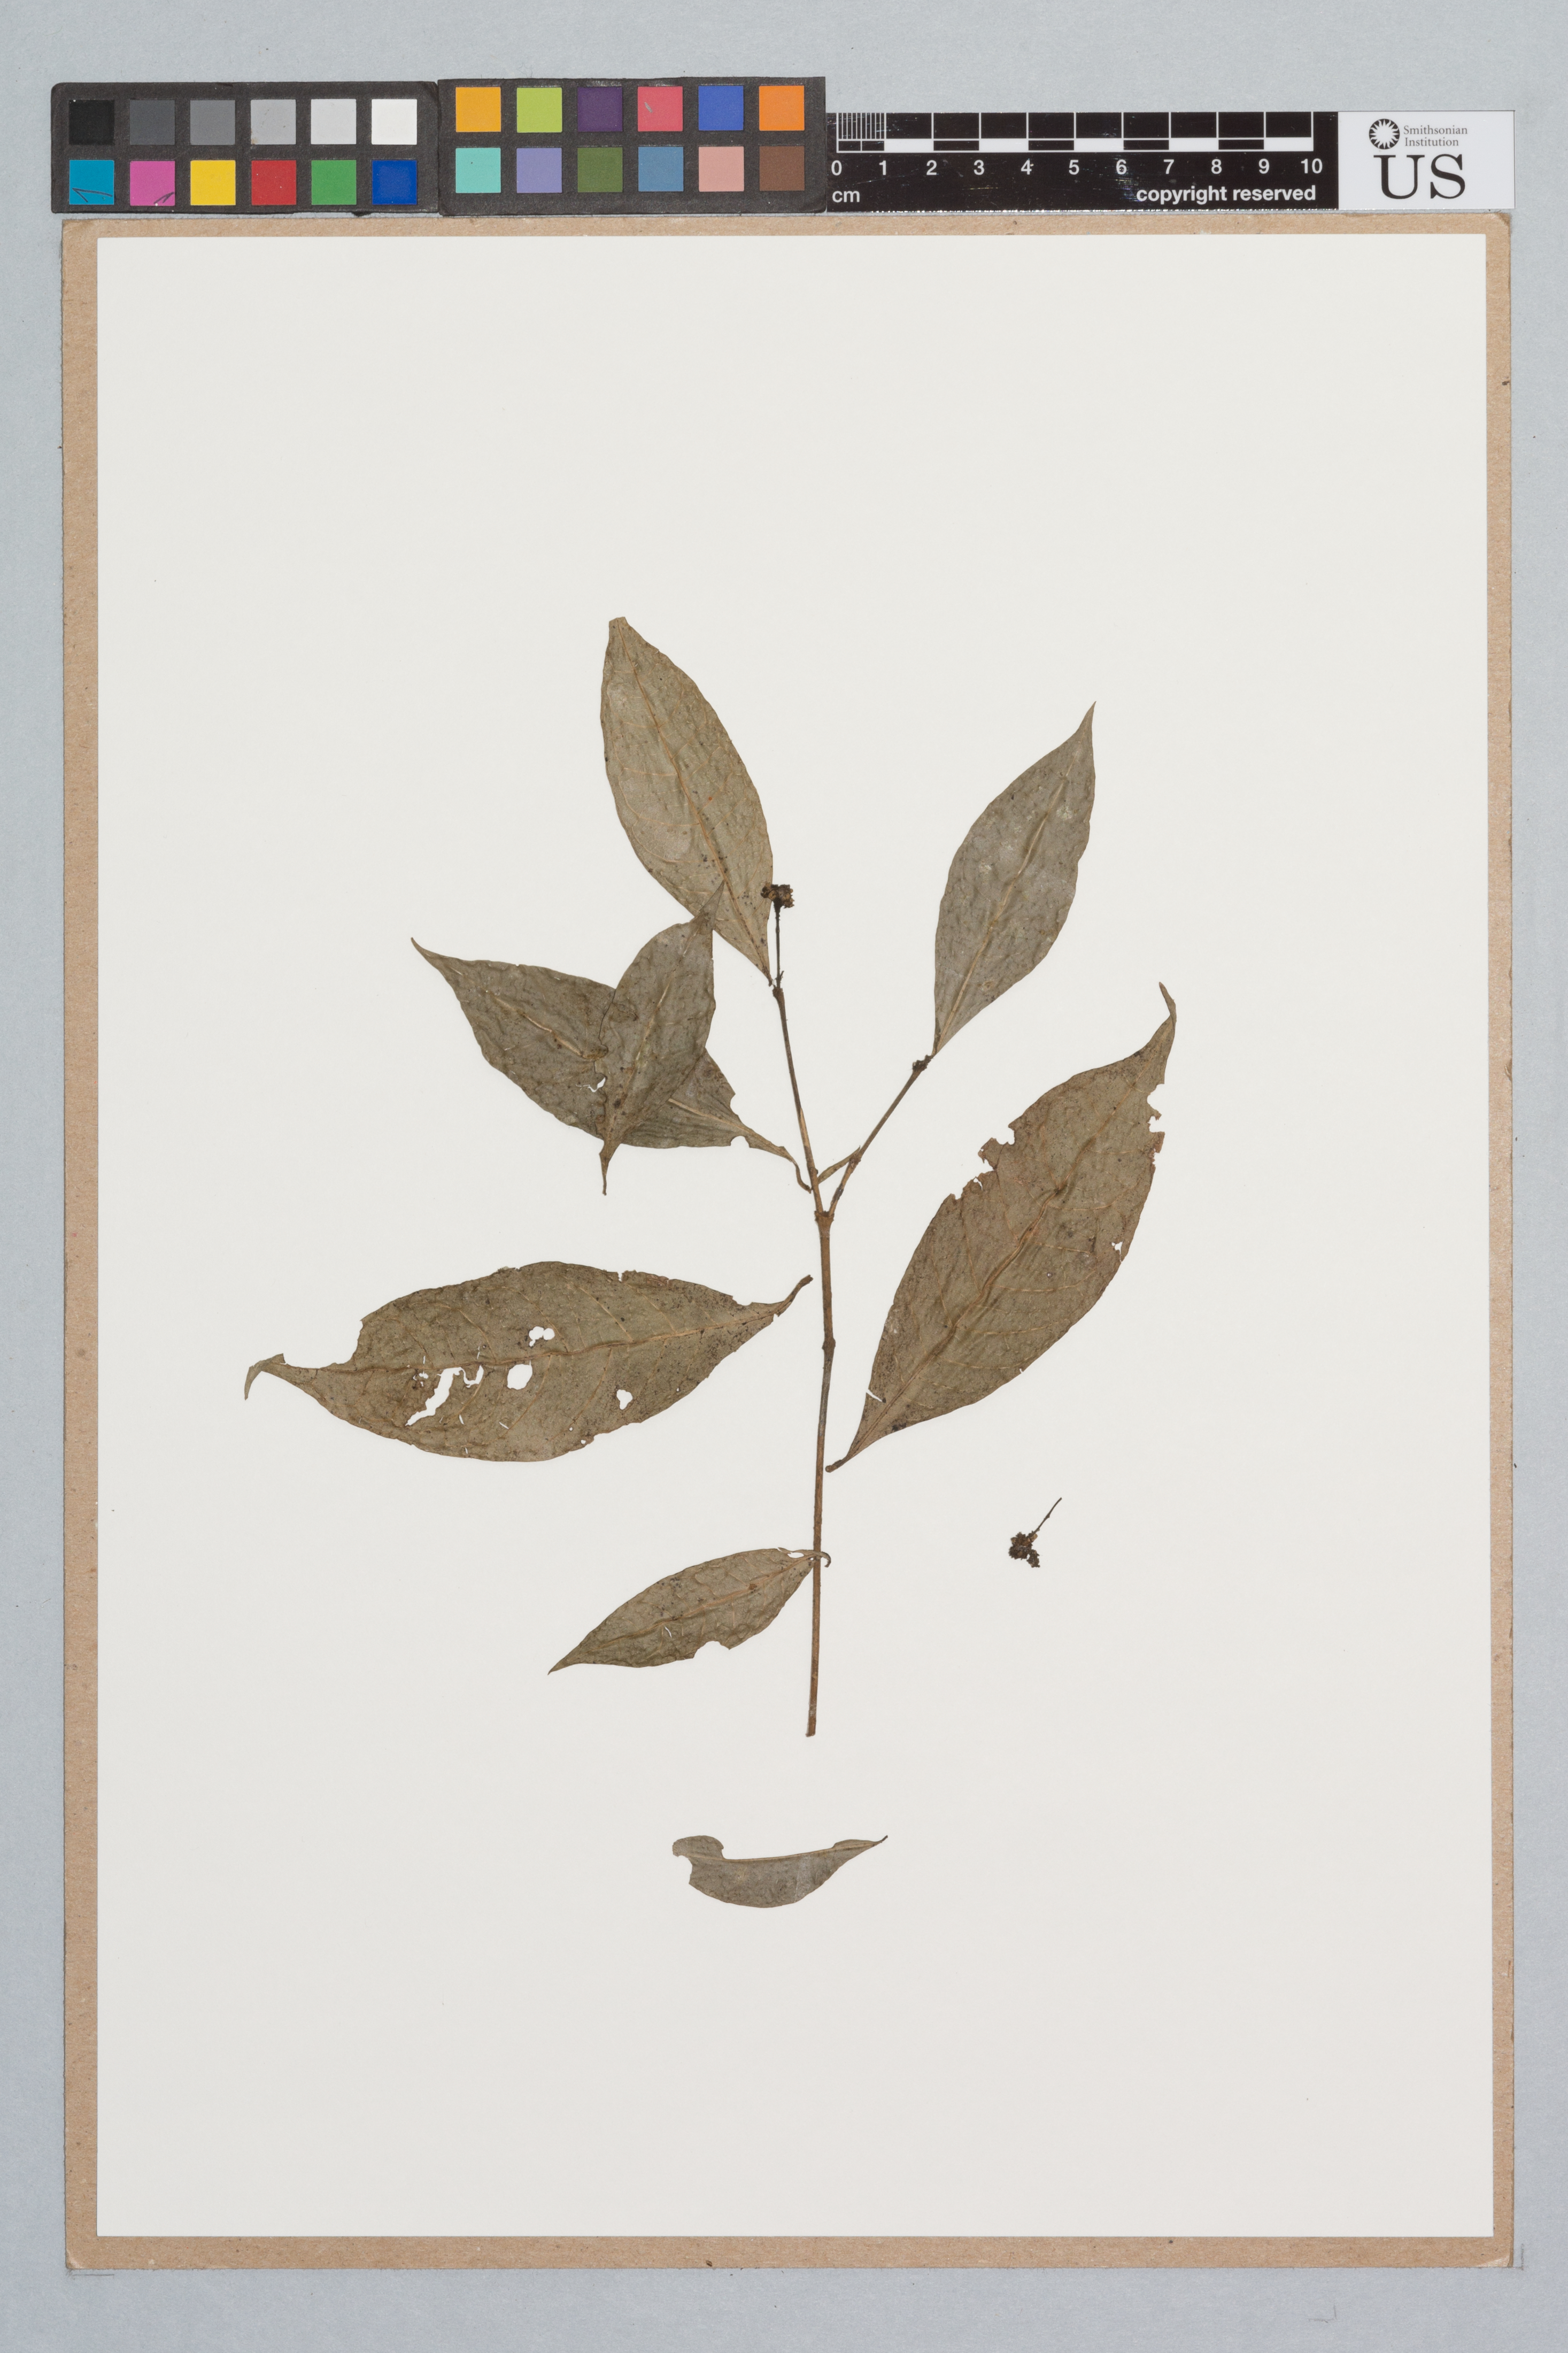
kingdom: Plantae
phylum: Tracheophyta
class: Magnoliopsida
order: Gentianales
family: Rubiaceae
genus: Psychotria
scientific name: Psychotria moroidea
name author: Steyerm.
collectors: R. Oldeman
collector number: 2349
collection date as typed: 26-Jan-67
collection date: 1967-01-26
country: French Guiana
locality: Approuague, des flats pres de Saut Pissédisang (bancale inferieure de St. Athanase)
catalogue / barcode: US 3192553